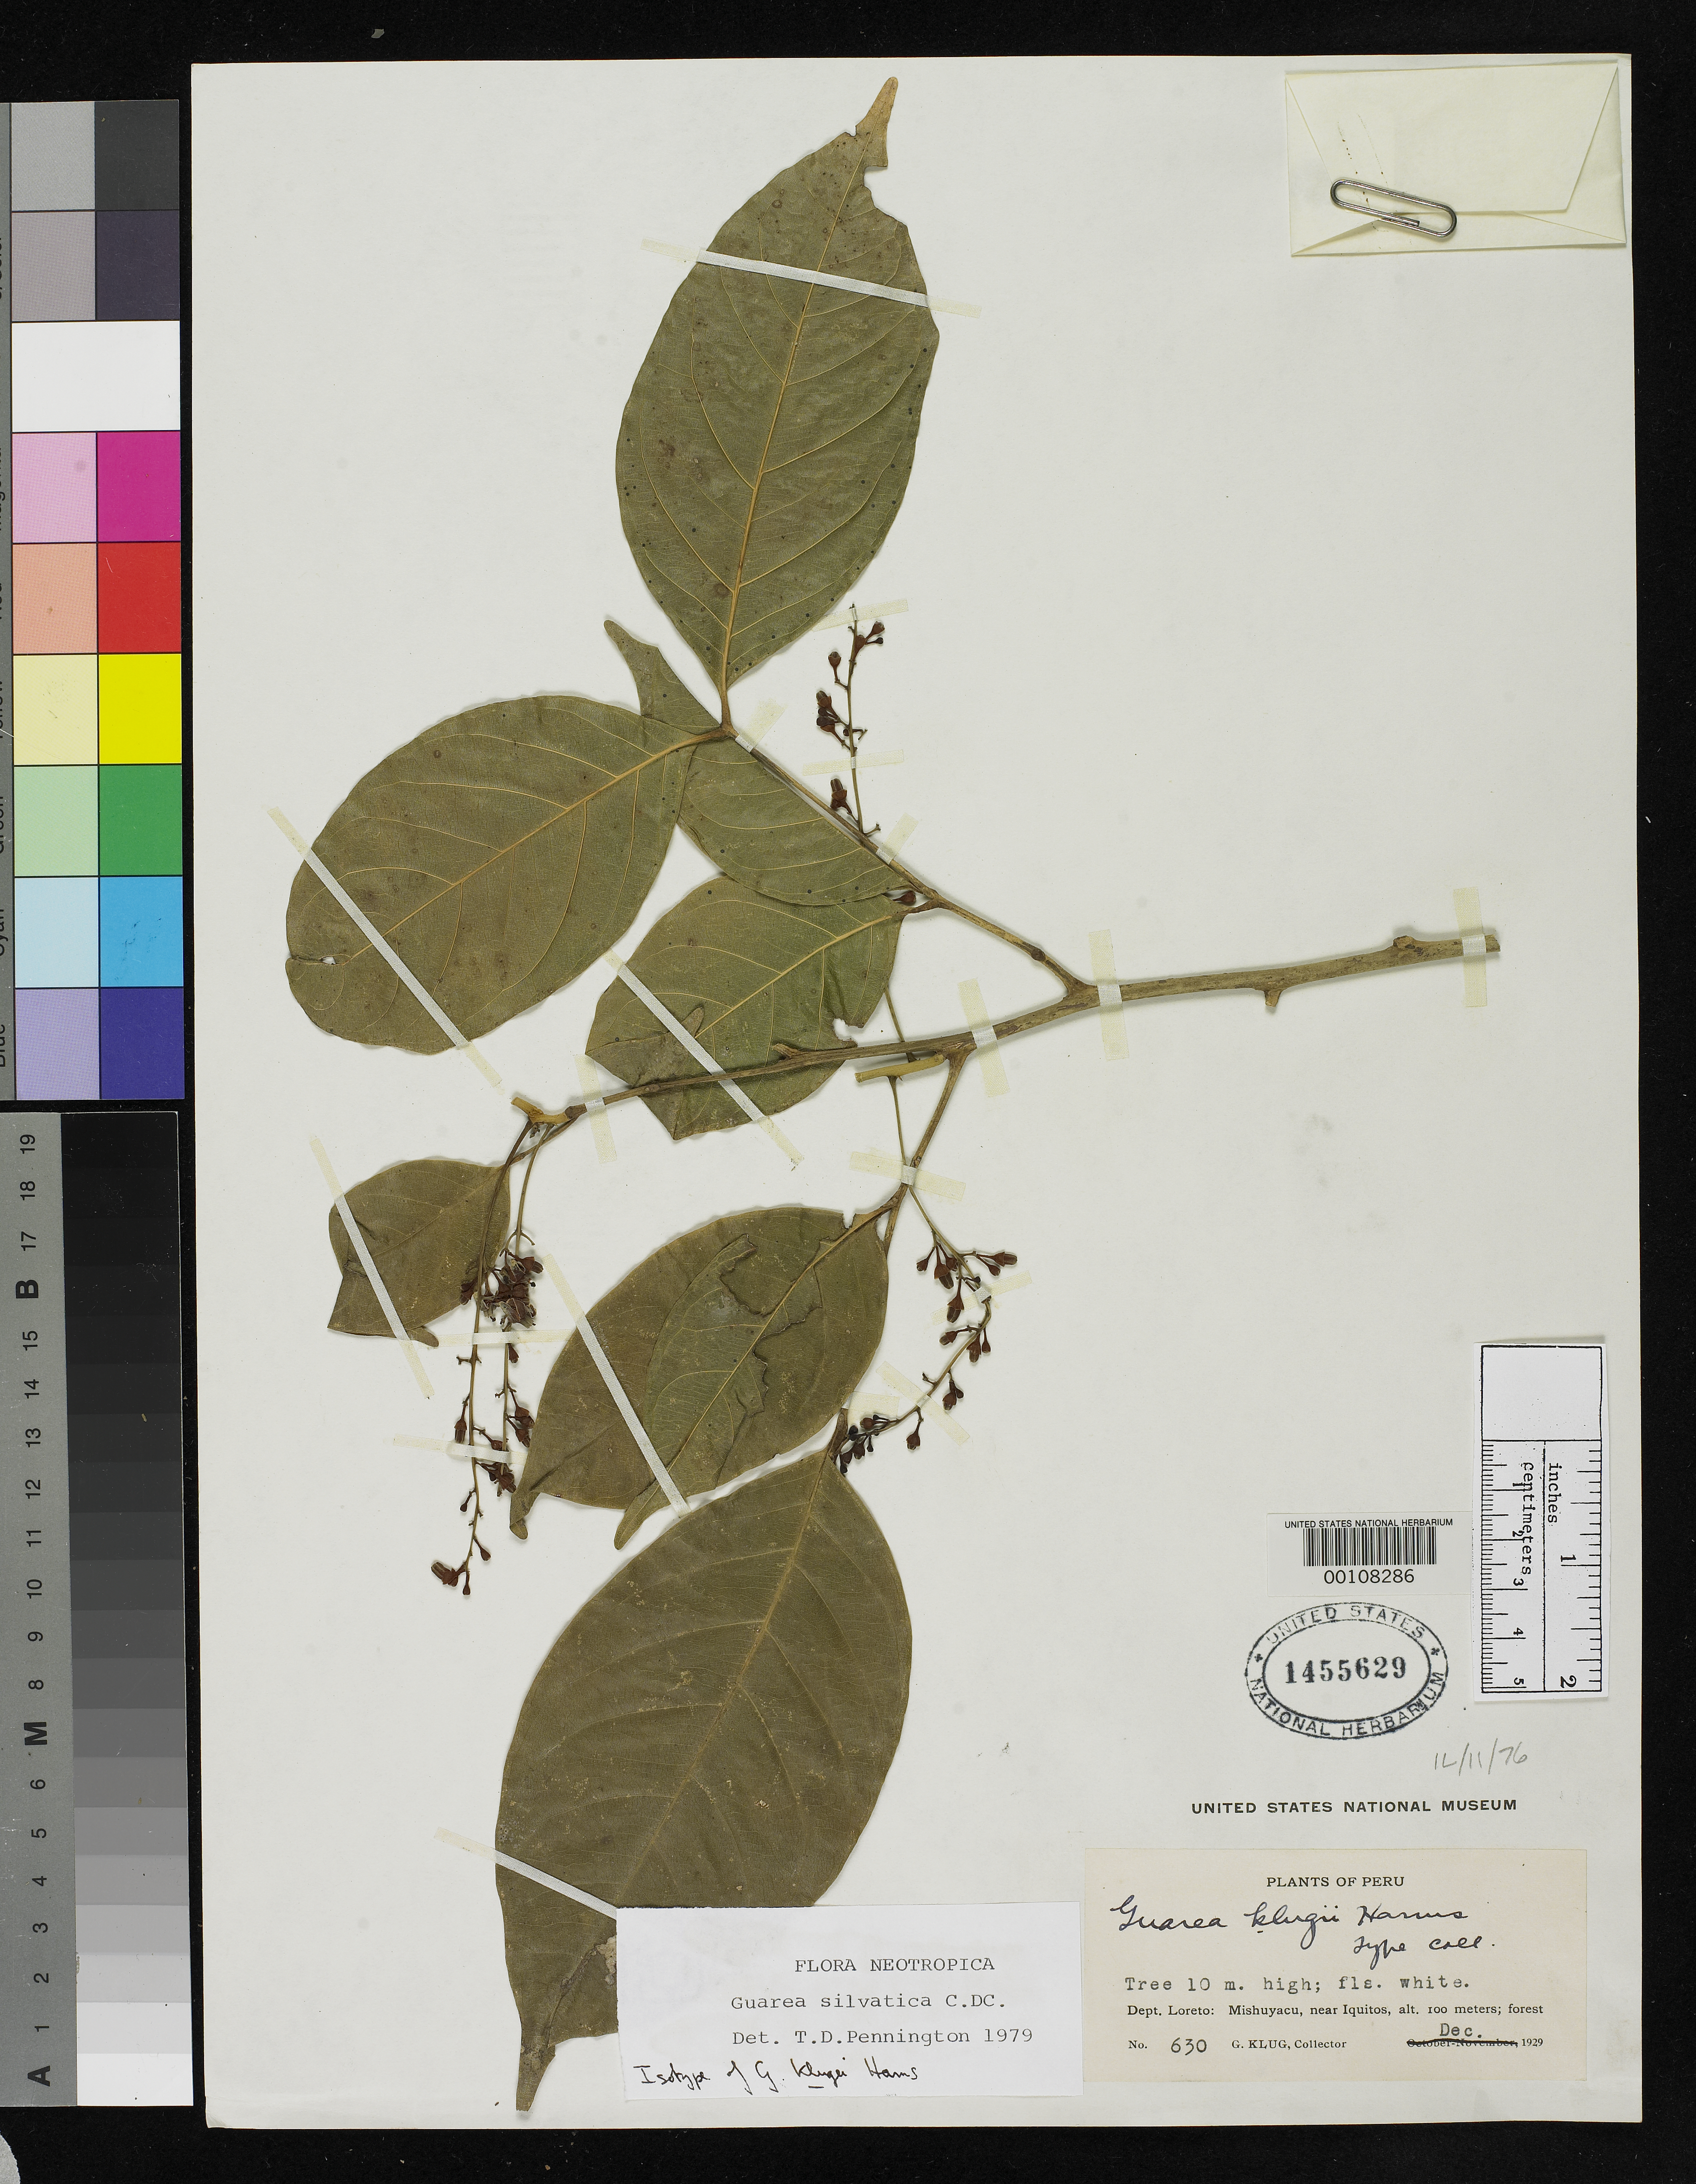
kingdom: Plantae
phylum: Tracheophyta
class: Magnoliopsida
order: Sapindales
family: Meliaceae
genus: Guarea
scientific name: Guarea klugii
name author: Harms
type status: Isotype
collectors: G. Klug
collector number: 630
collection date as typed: Dec 1929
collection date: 1929-12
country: Peru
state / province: Loreto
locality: Mishuyacu, near Iquitos.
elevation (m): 100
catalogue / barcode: US 1455629